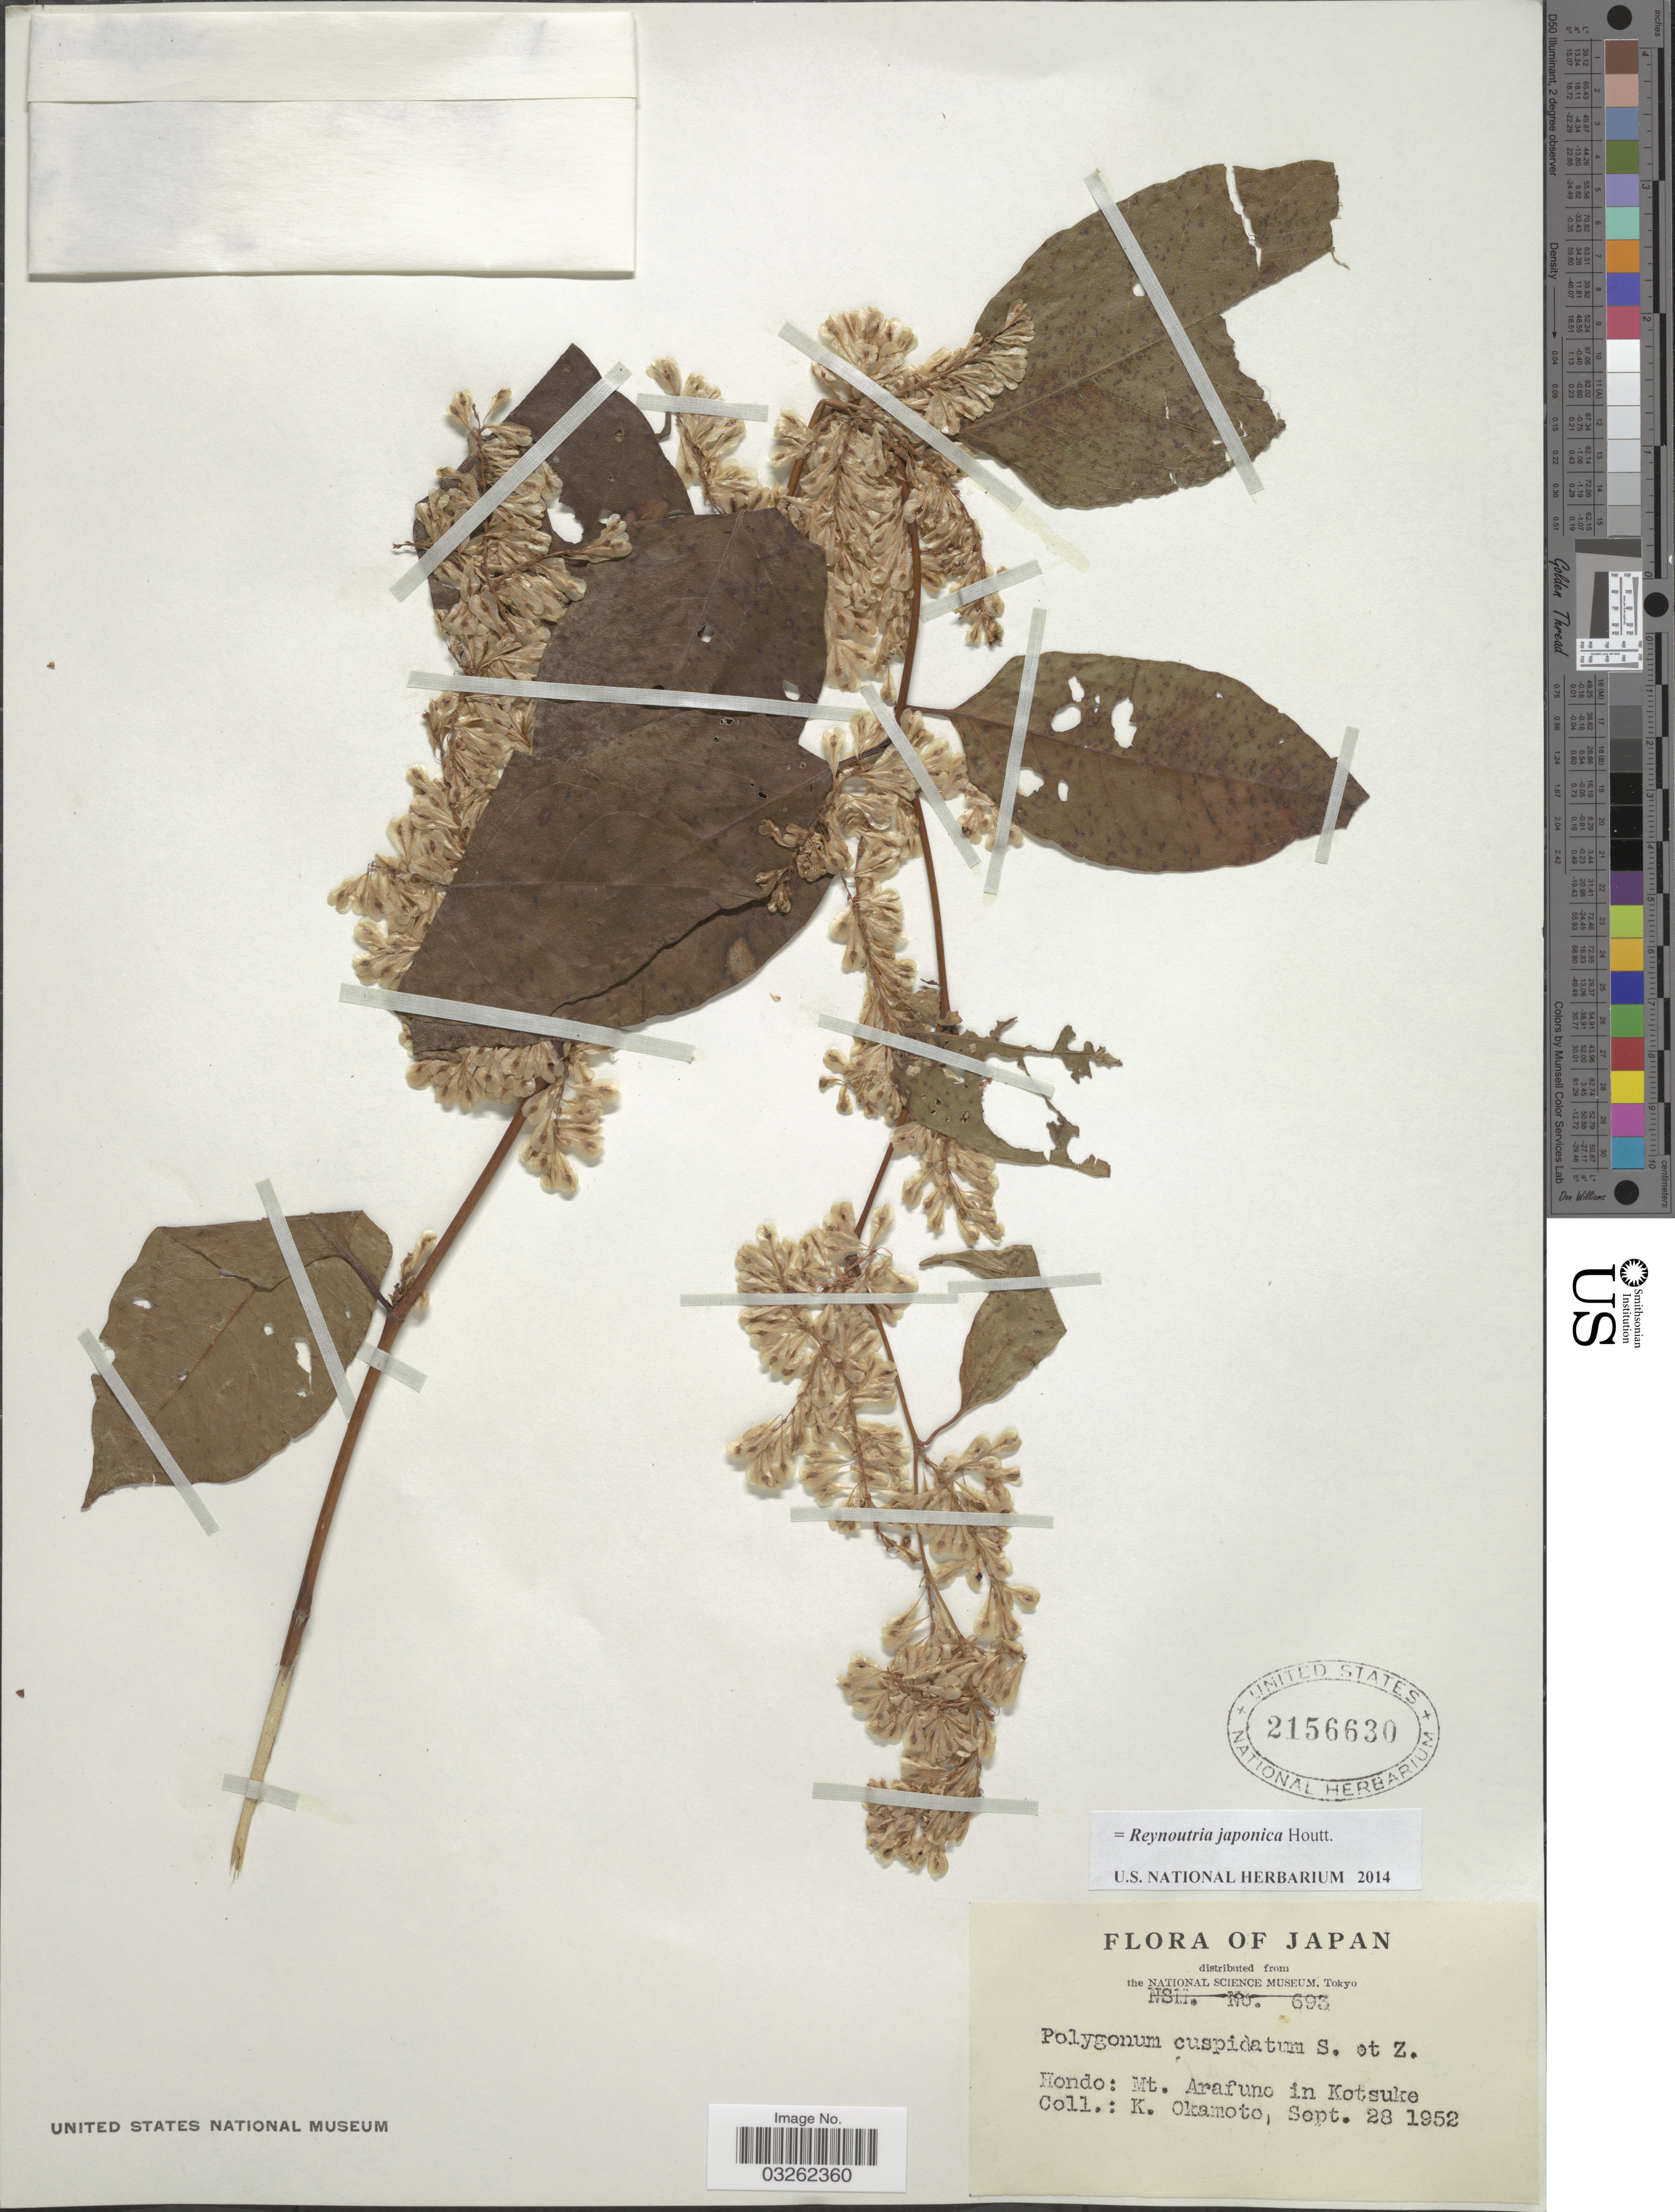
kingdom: Plantae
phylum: Tracheophyta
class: Magnoliopsida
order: Caryophyllales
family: Polygonaceae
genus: Reynoutria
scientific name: Reynoutria japonica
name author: Houtt.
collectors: K. Okamoto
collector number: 693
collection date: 1952-09-28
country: Japan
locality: Hondo: Mt. Arafuno in Kotsuke.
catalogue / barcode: US 2156630